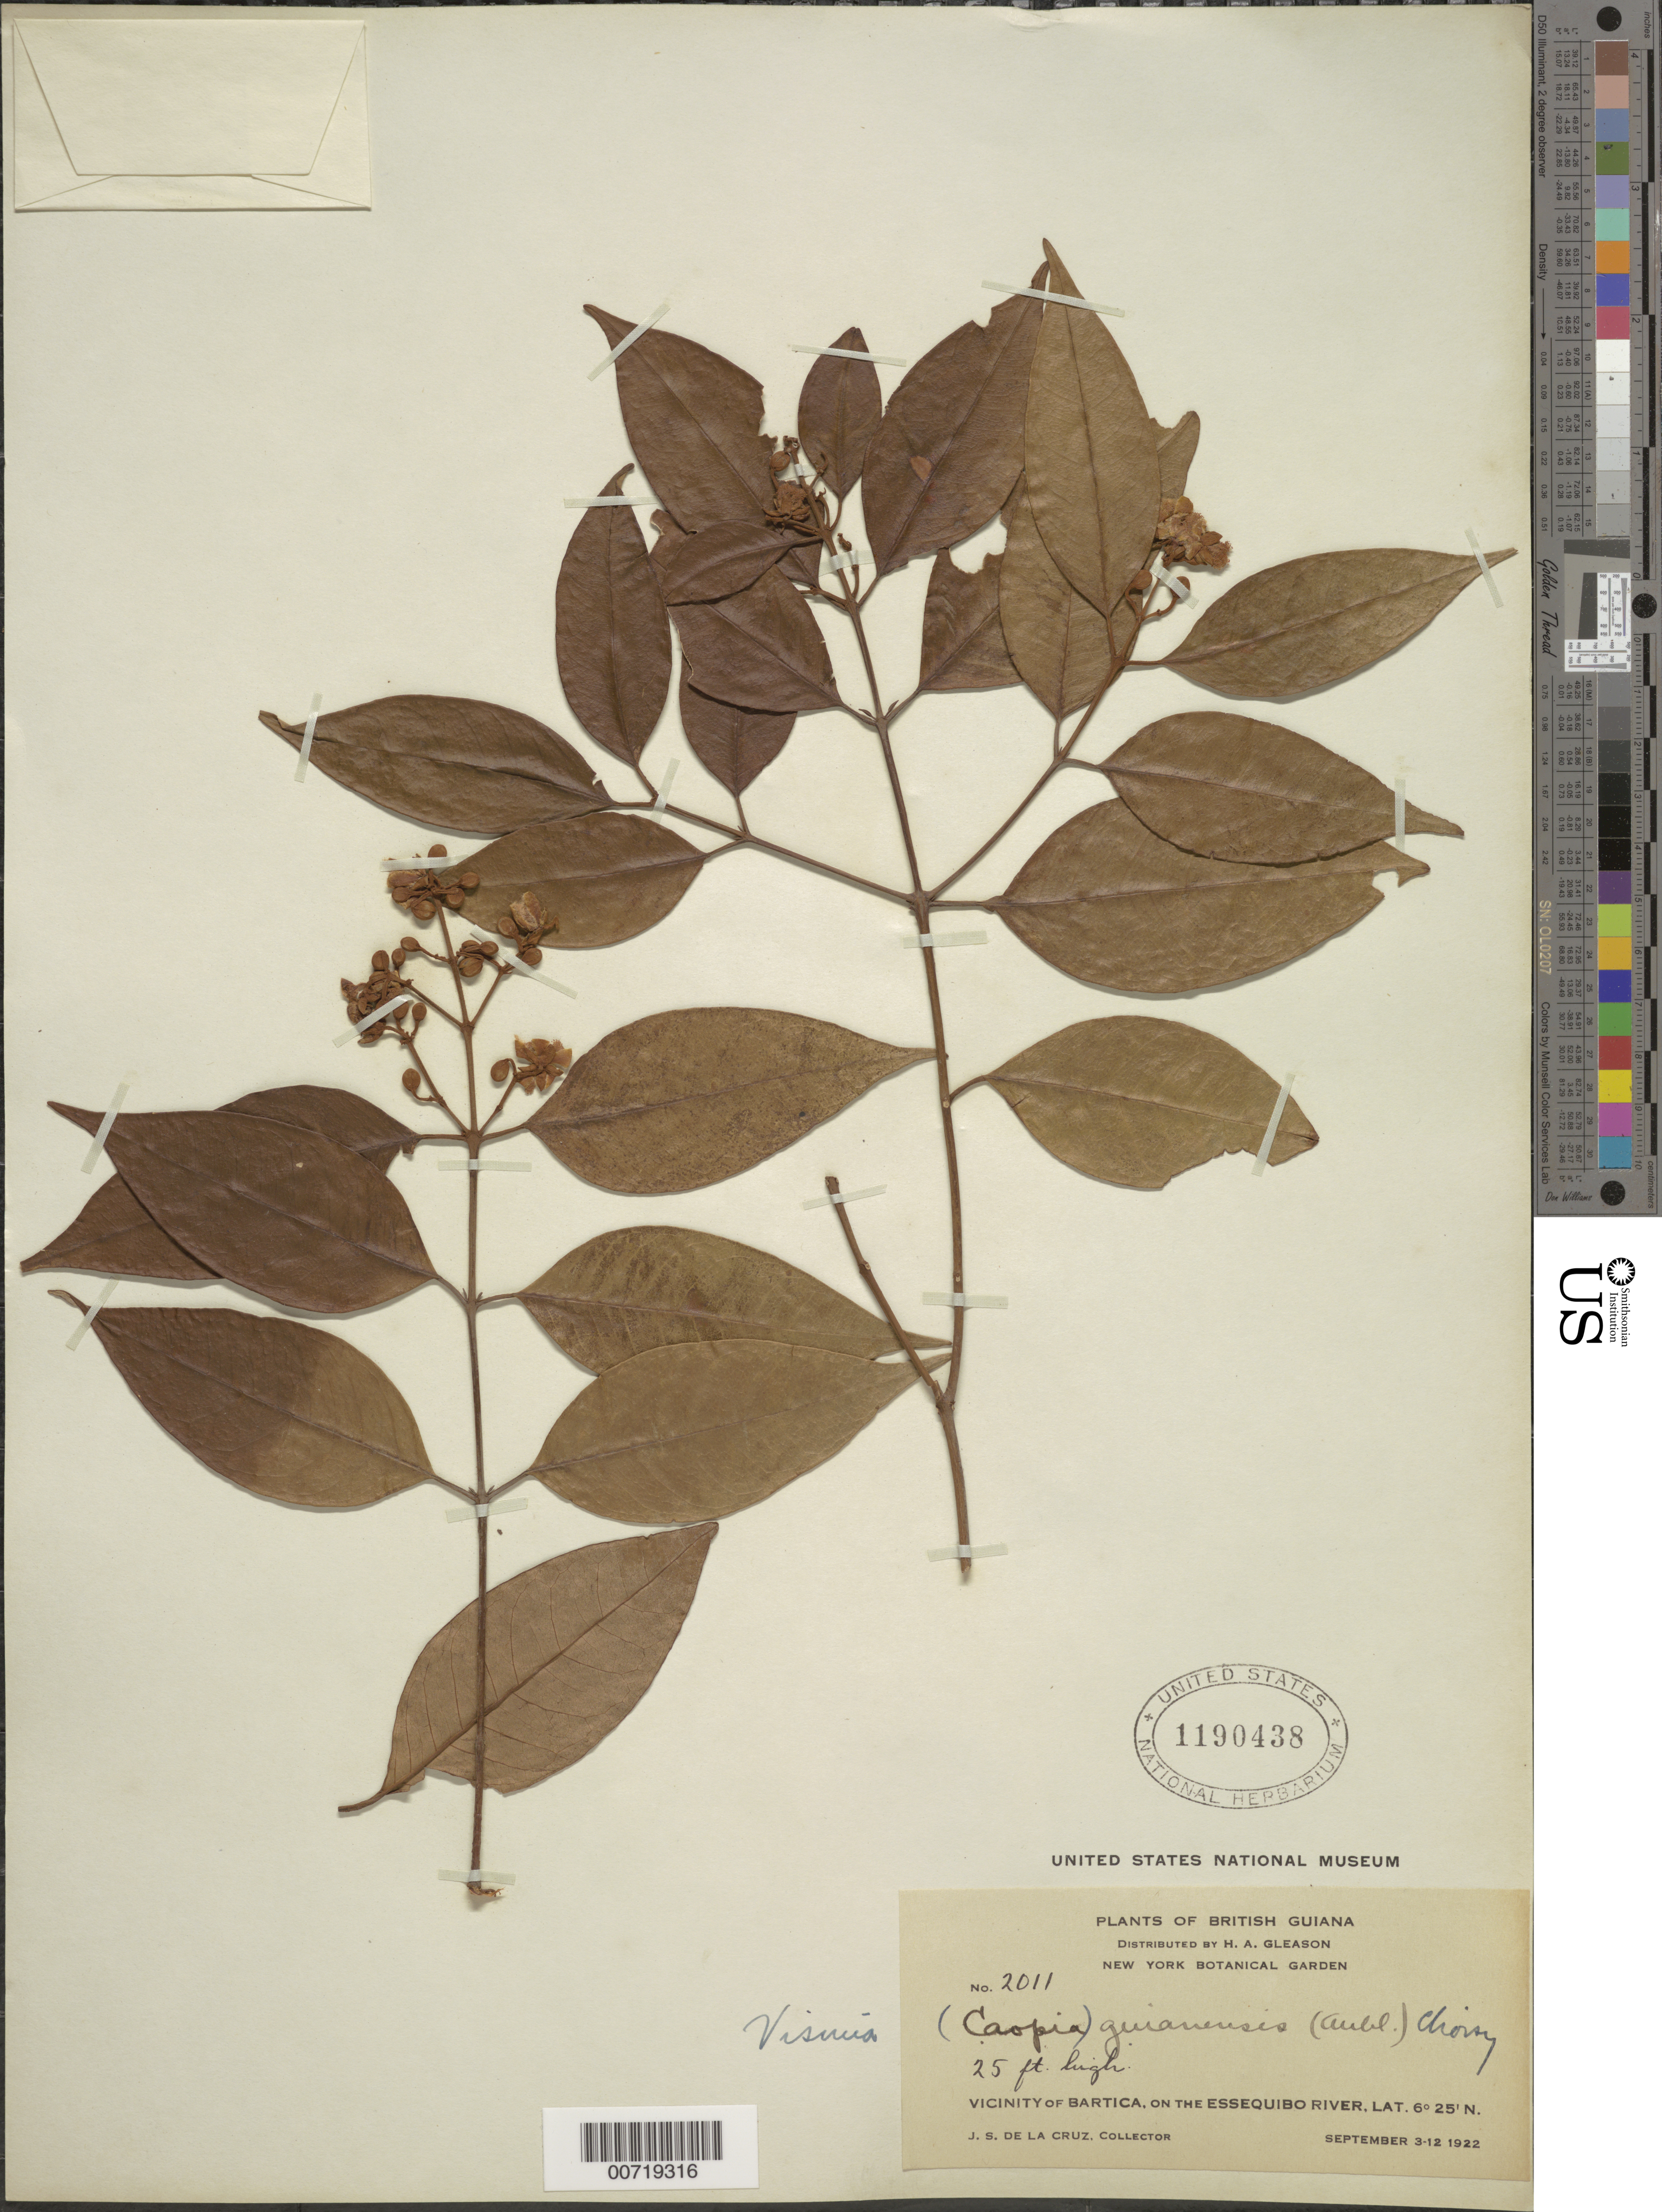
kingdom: Plantae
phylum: Tracheophyta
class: Magnoliopsida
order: Malpighiales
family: Hypericaceae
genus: Vismia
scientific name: Vismia guianensis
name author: (Aubl.) Pers.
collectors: J. S. de la Cruz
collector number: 2011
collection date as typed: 3-Sep-22 to 12-Sep-22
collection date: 1922-09-03/1922-09-12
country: Guyana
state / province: Cuyuni-Mazaruni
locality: Bartica, vic., on the Essequibo River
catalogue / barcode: US 1190438